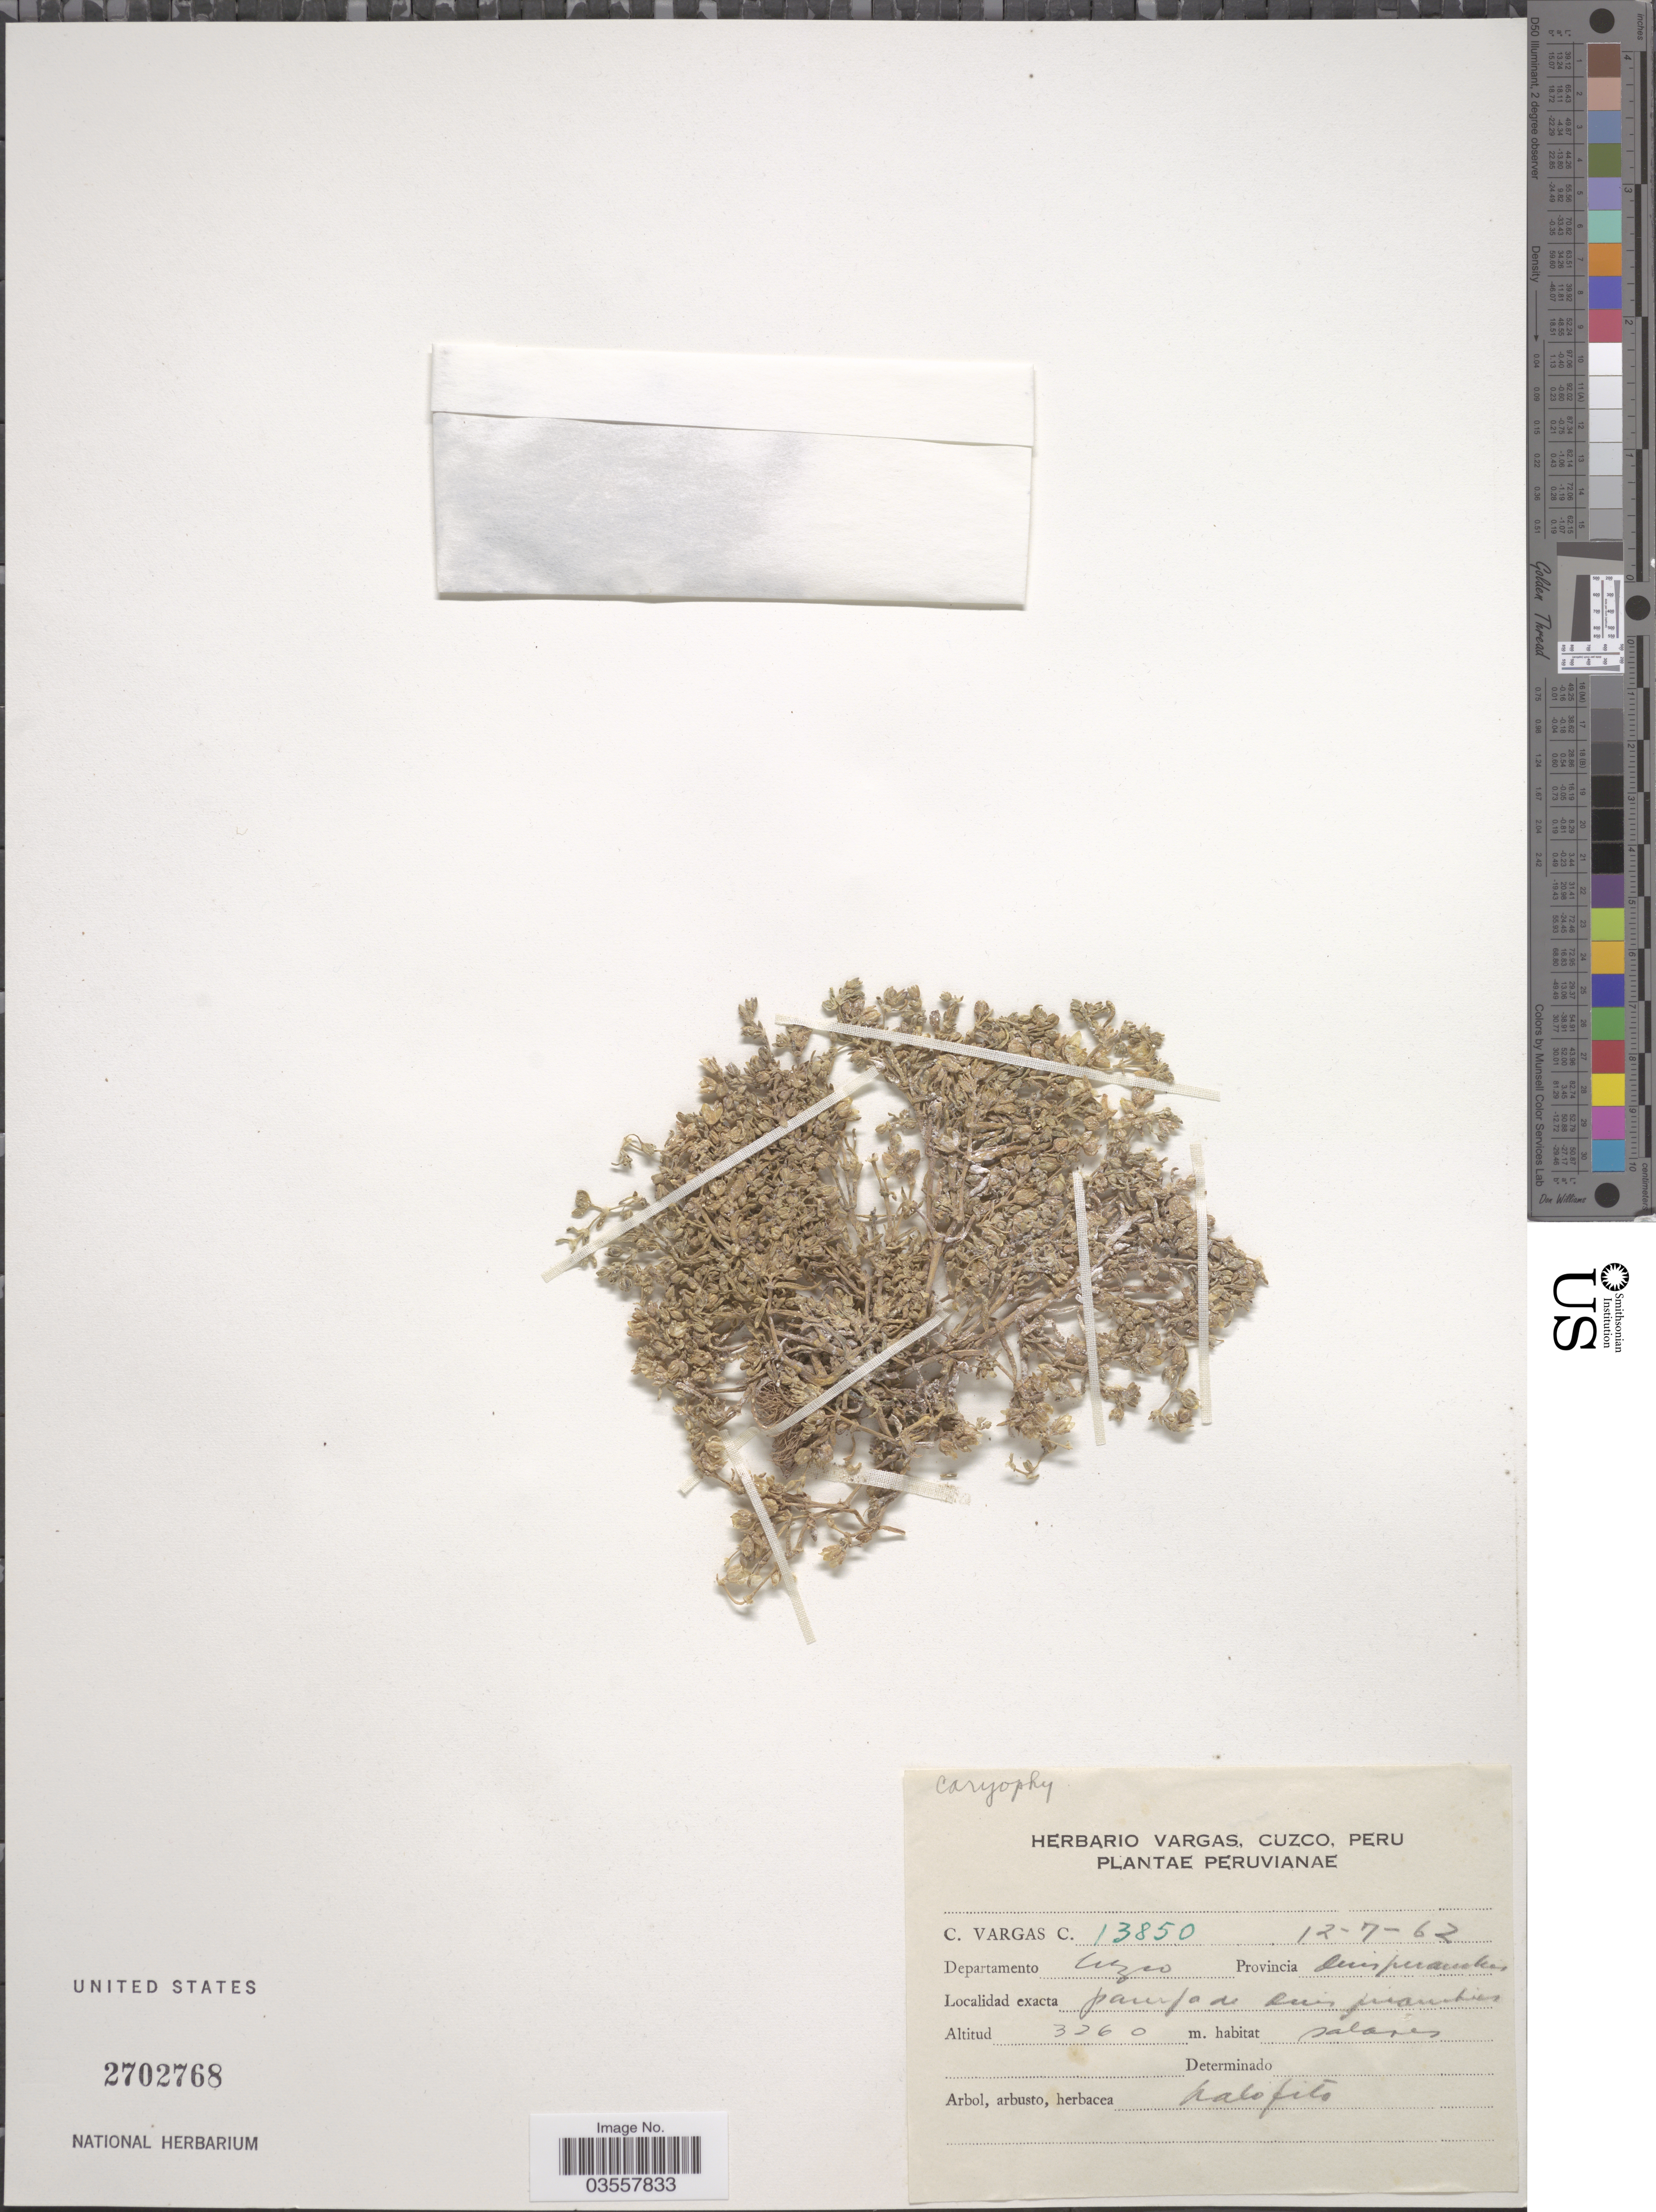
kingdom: Plantae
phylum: Tracheophyta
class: Magnoliopsida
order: Caryophyllales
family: Caryophyllaceae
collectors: C. Vargas Calderón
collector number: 13850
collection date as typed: Transcribed d/m/y: 12/7/62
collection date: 1962-07-12 or 1962-12-07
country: Peru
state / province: Cusco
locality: Pampas de Quispicanchis, Provincia Quispicanchis, Departamento Cuzco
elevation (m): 3260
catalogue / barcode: US 2702768